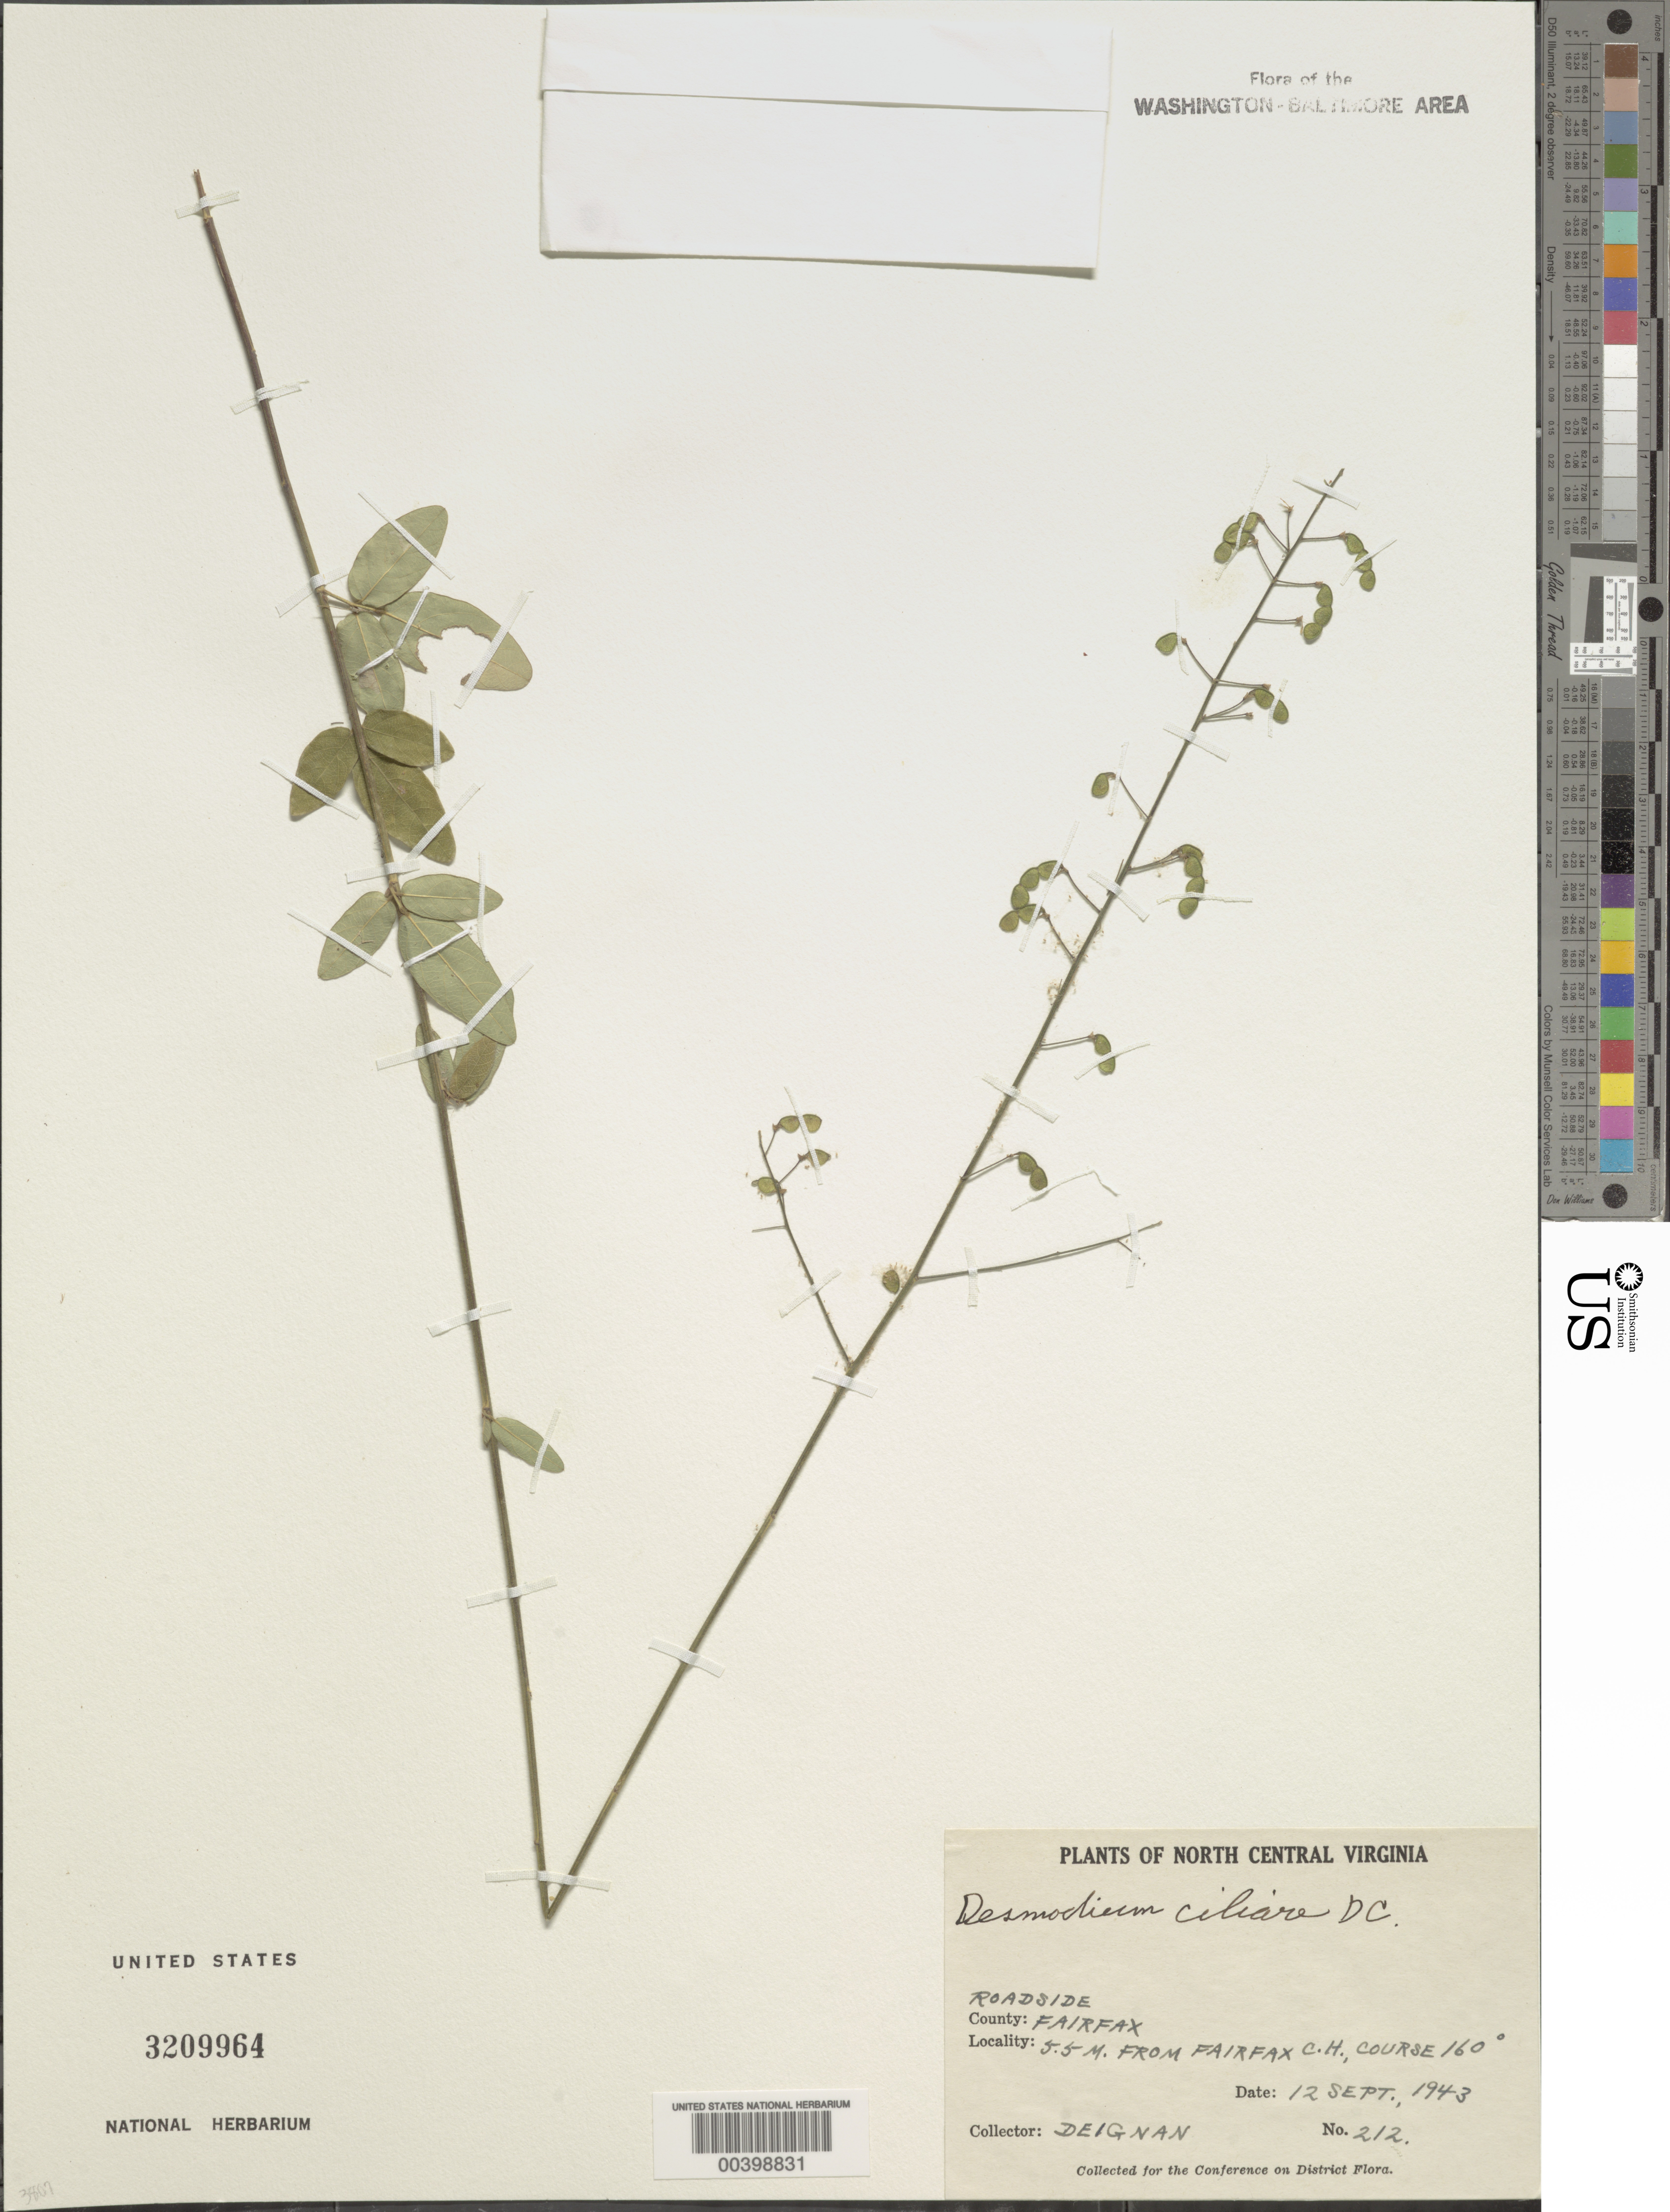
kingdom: Plantae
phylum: Tracheophyta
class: Magnoliopsida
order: Fabales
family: Fabaceae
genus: Desmodium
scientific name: Desmodium ciliare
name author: (Muhl. ex Willd.) DC.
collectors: H. Deignan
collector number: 212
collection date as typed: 12 Sep 1943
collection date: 1943-09-12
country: United States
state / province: Virginia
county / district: Fairfax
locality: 5.5 mi. from Fairfax County Court House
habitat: Roadside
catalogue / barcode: US 3209964